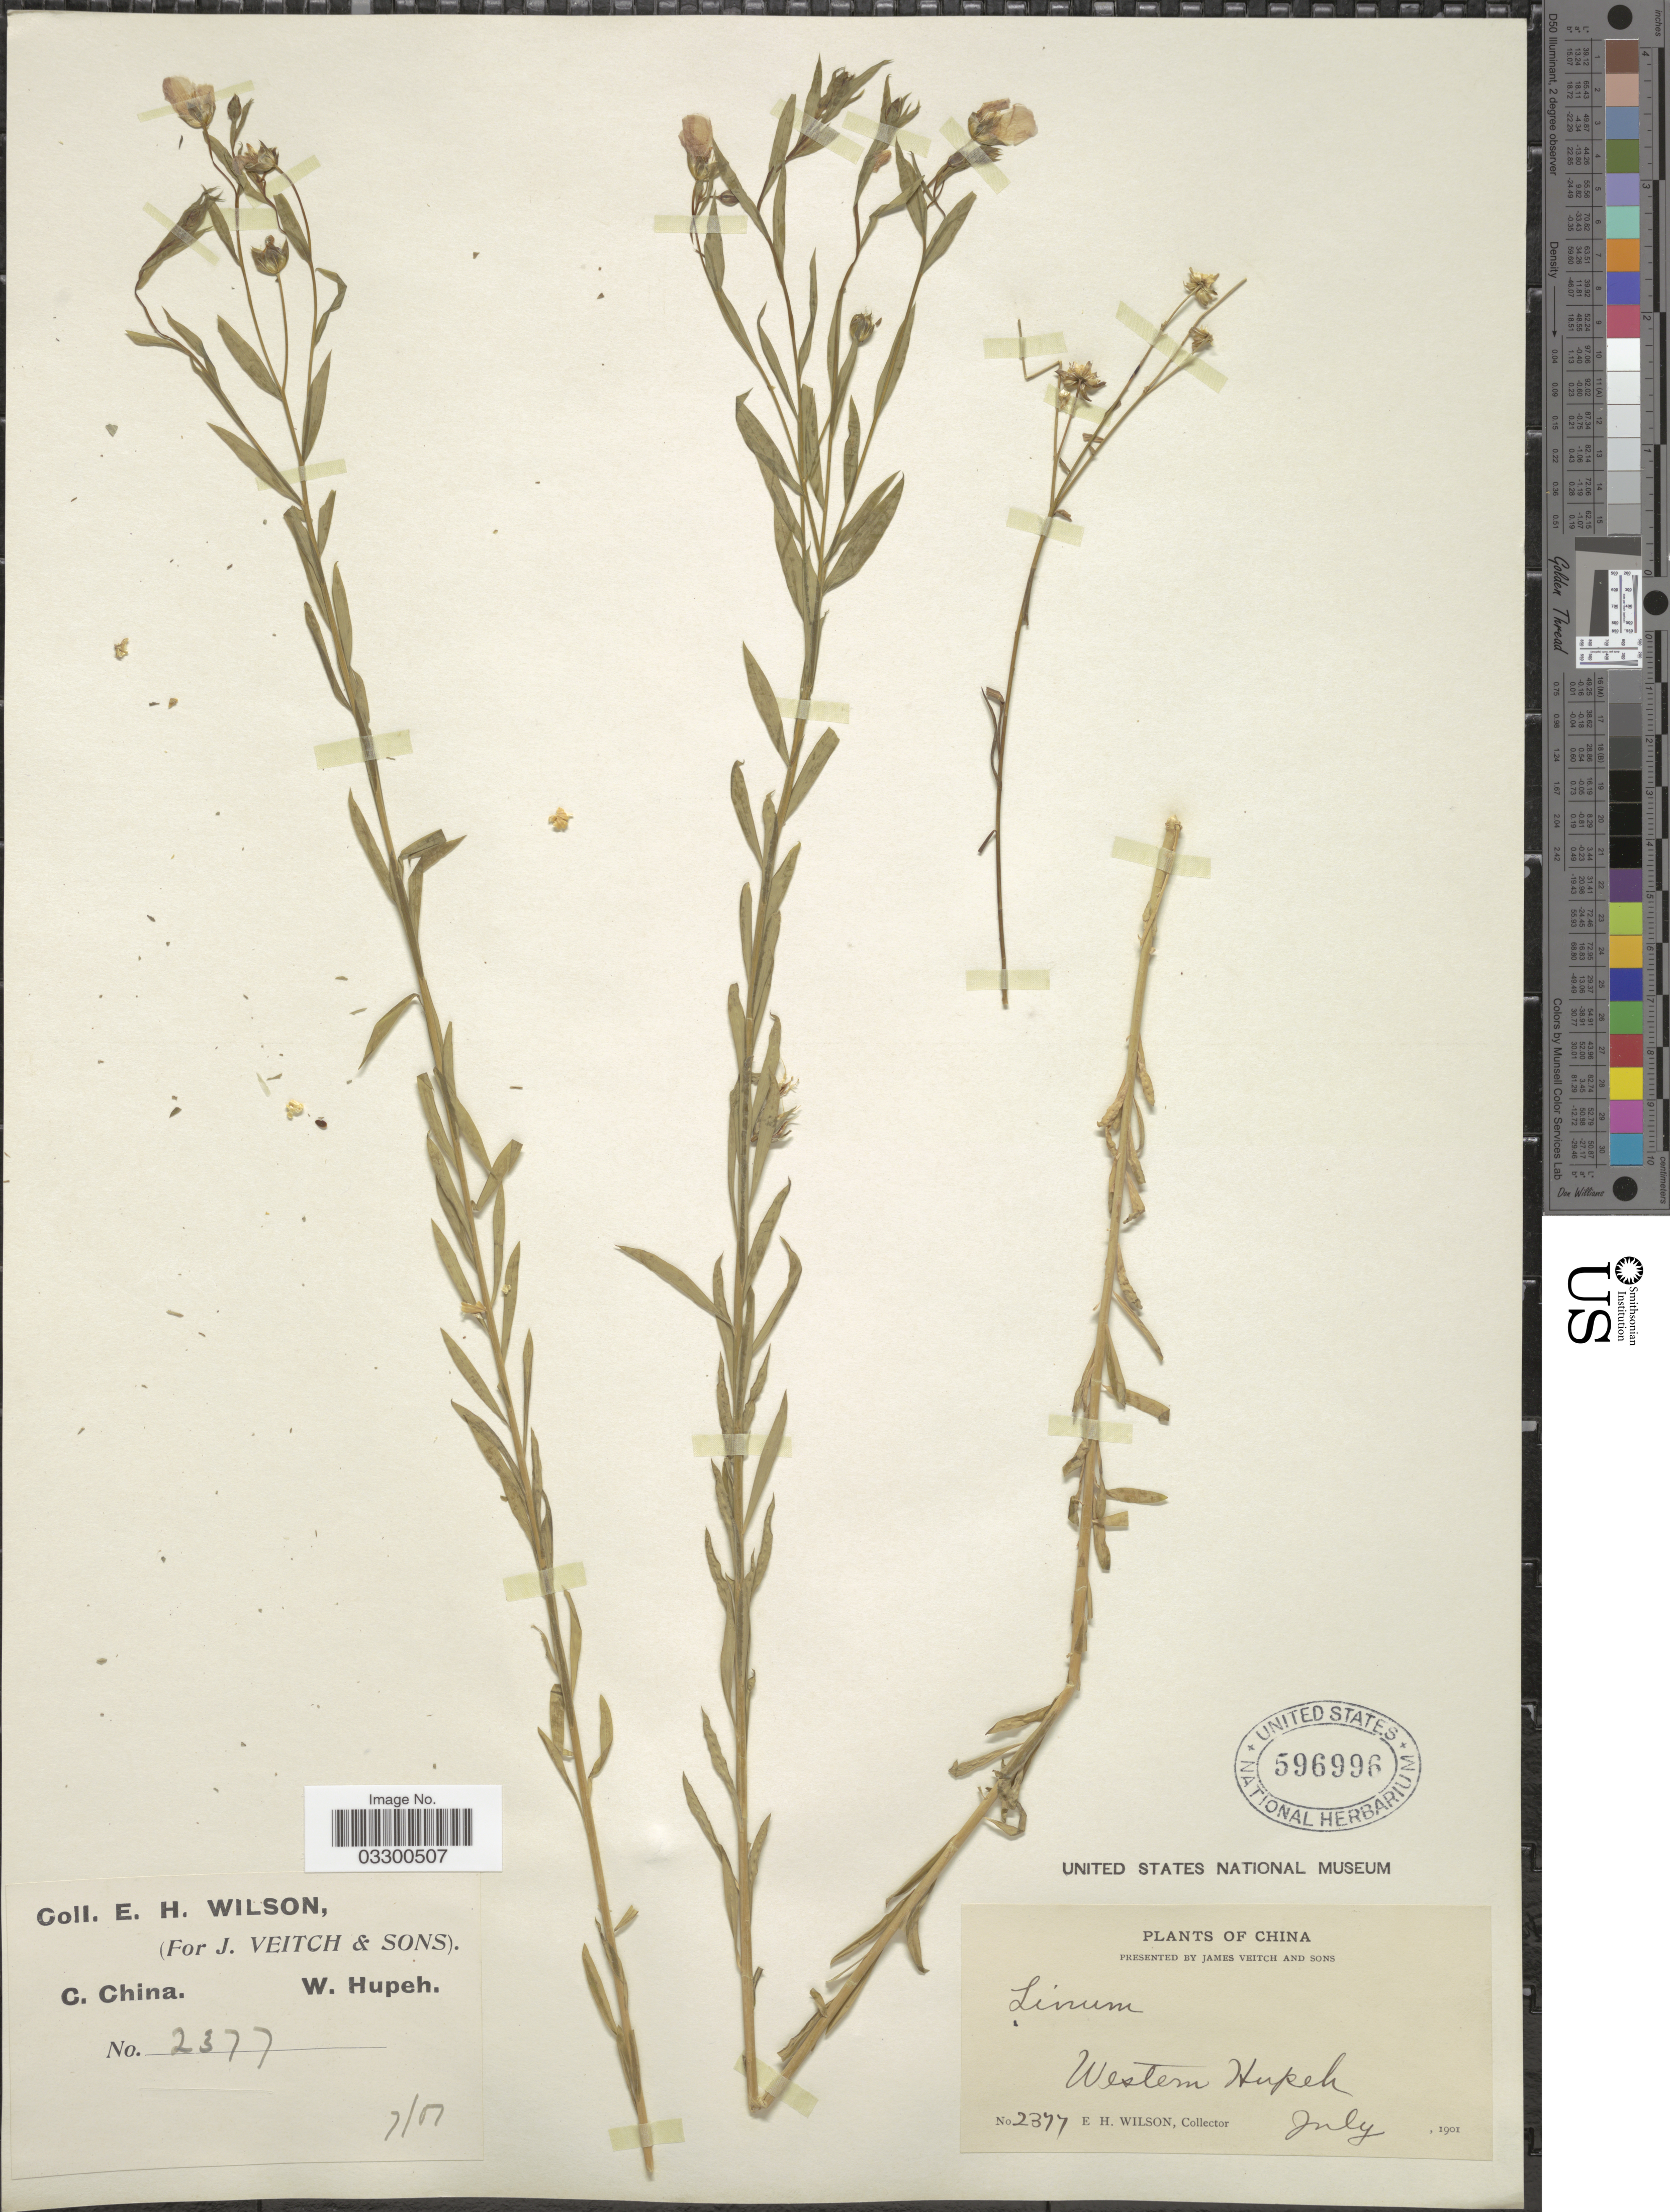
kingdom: Plantae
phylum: Tracheophyta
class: Magnoliopsida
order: Malpighiales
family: Linaceae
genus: Linum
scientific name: Linum sp.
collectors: E. Wilson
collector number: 2377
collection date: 1901-07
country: China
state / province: Hubei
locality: Western Hupeh.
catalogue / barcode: US 596996